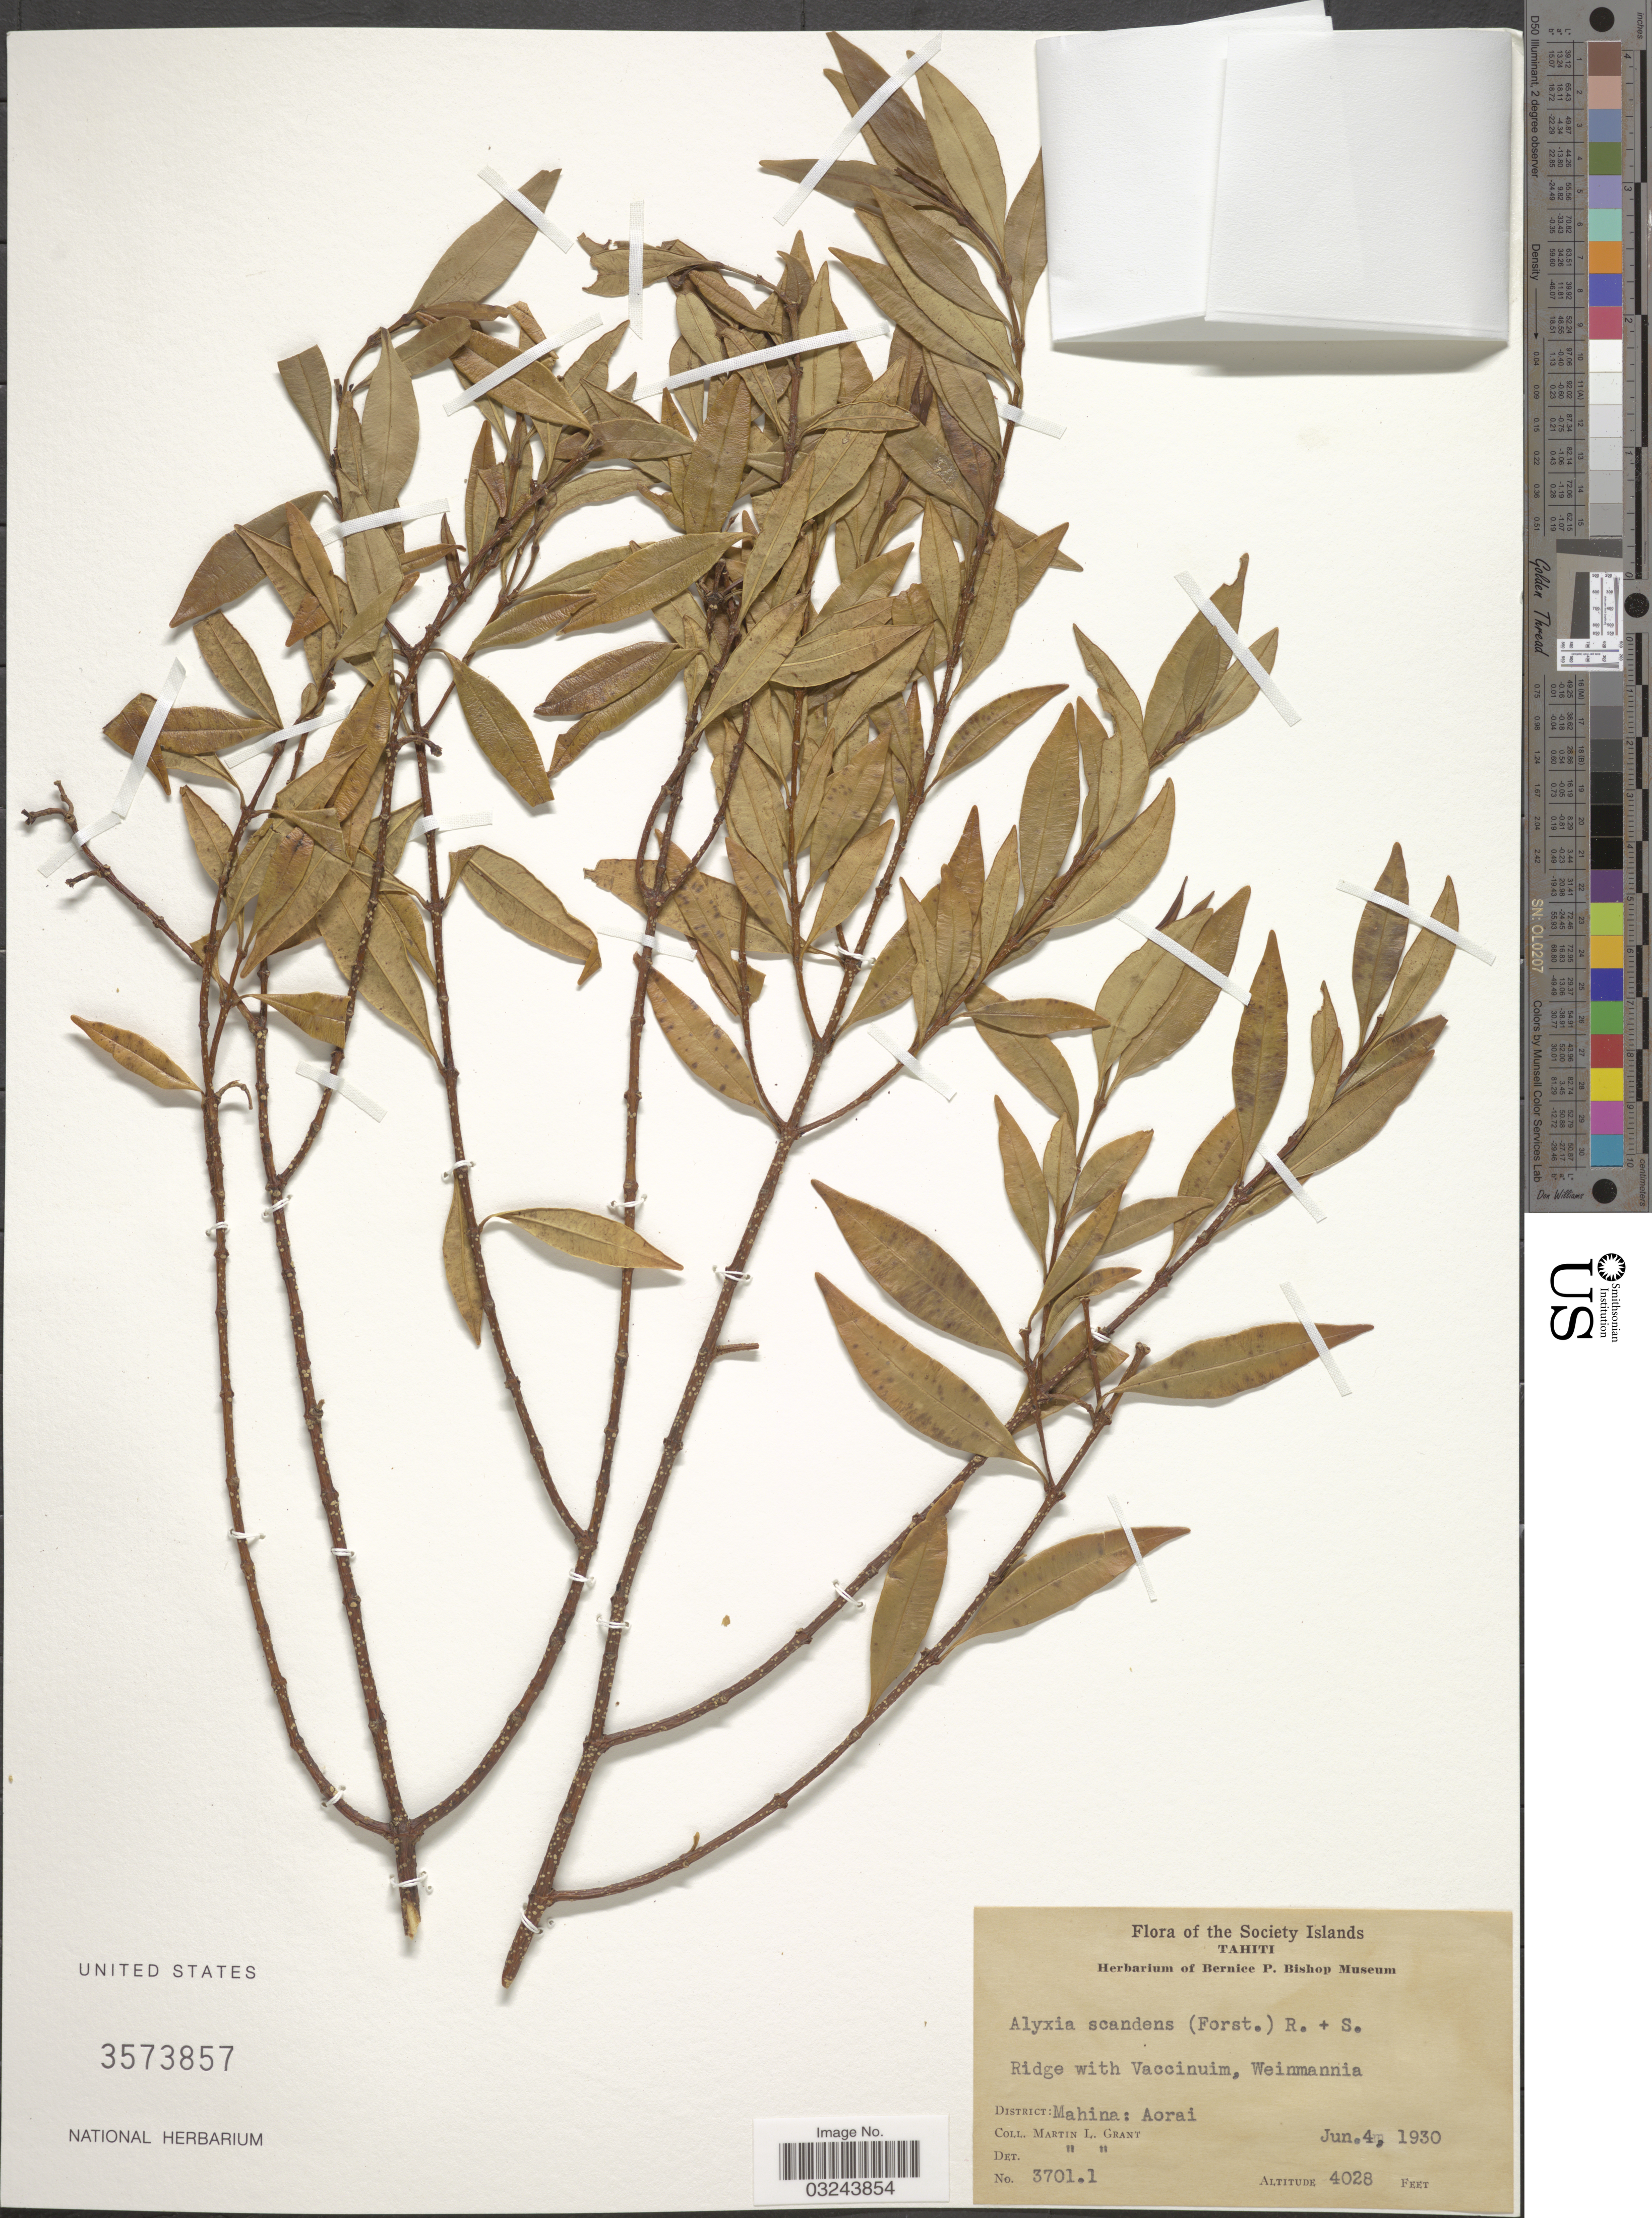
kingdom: Plantae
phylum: Tracheophyta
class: Magnoliopsida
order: Gentianales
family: Apocynaceae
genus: Alyxia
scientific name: Alyxia scandens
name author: (J.R. Forst. & G. Forst.) Roem. & Schult.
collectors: M. L. Grant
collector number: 3701.1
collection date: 1930-06-04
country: French Polynesia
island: Tahiti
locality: Society Islands. Tahiti. District: Mahina: Aorai.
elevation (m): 1228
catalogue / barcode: US 3573857